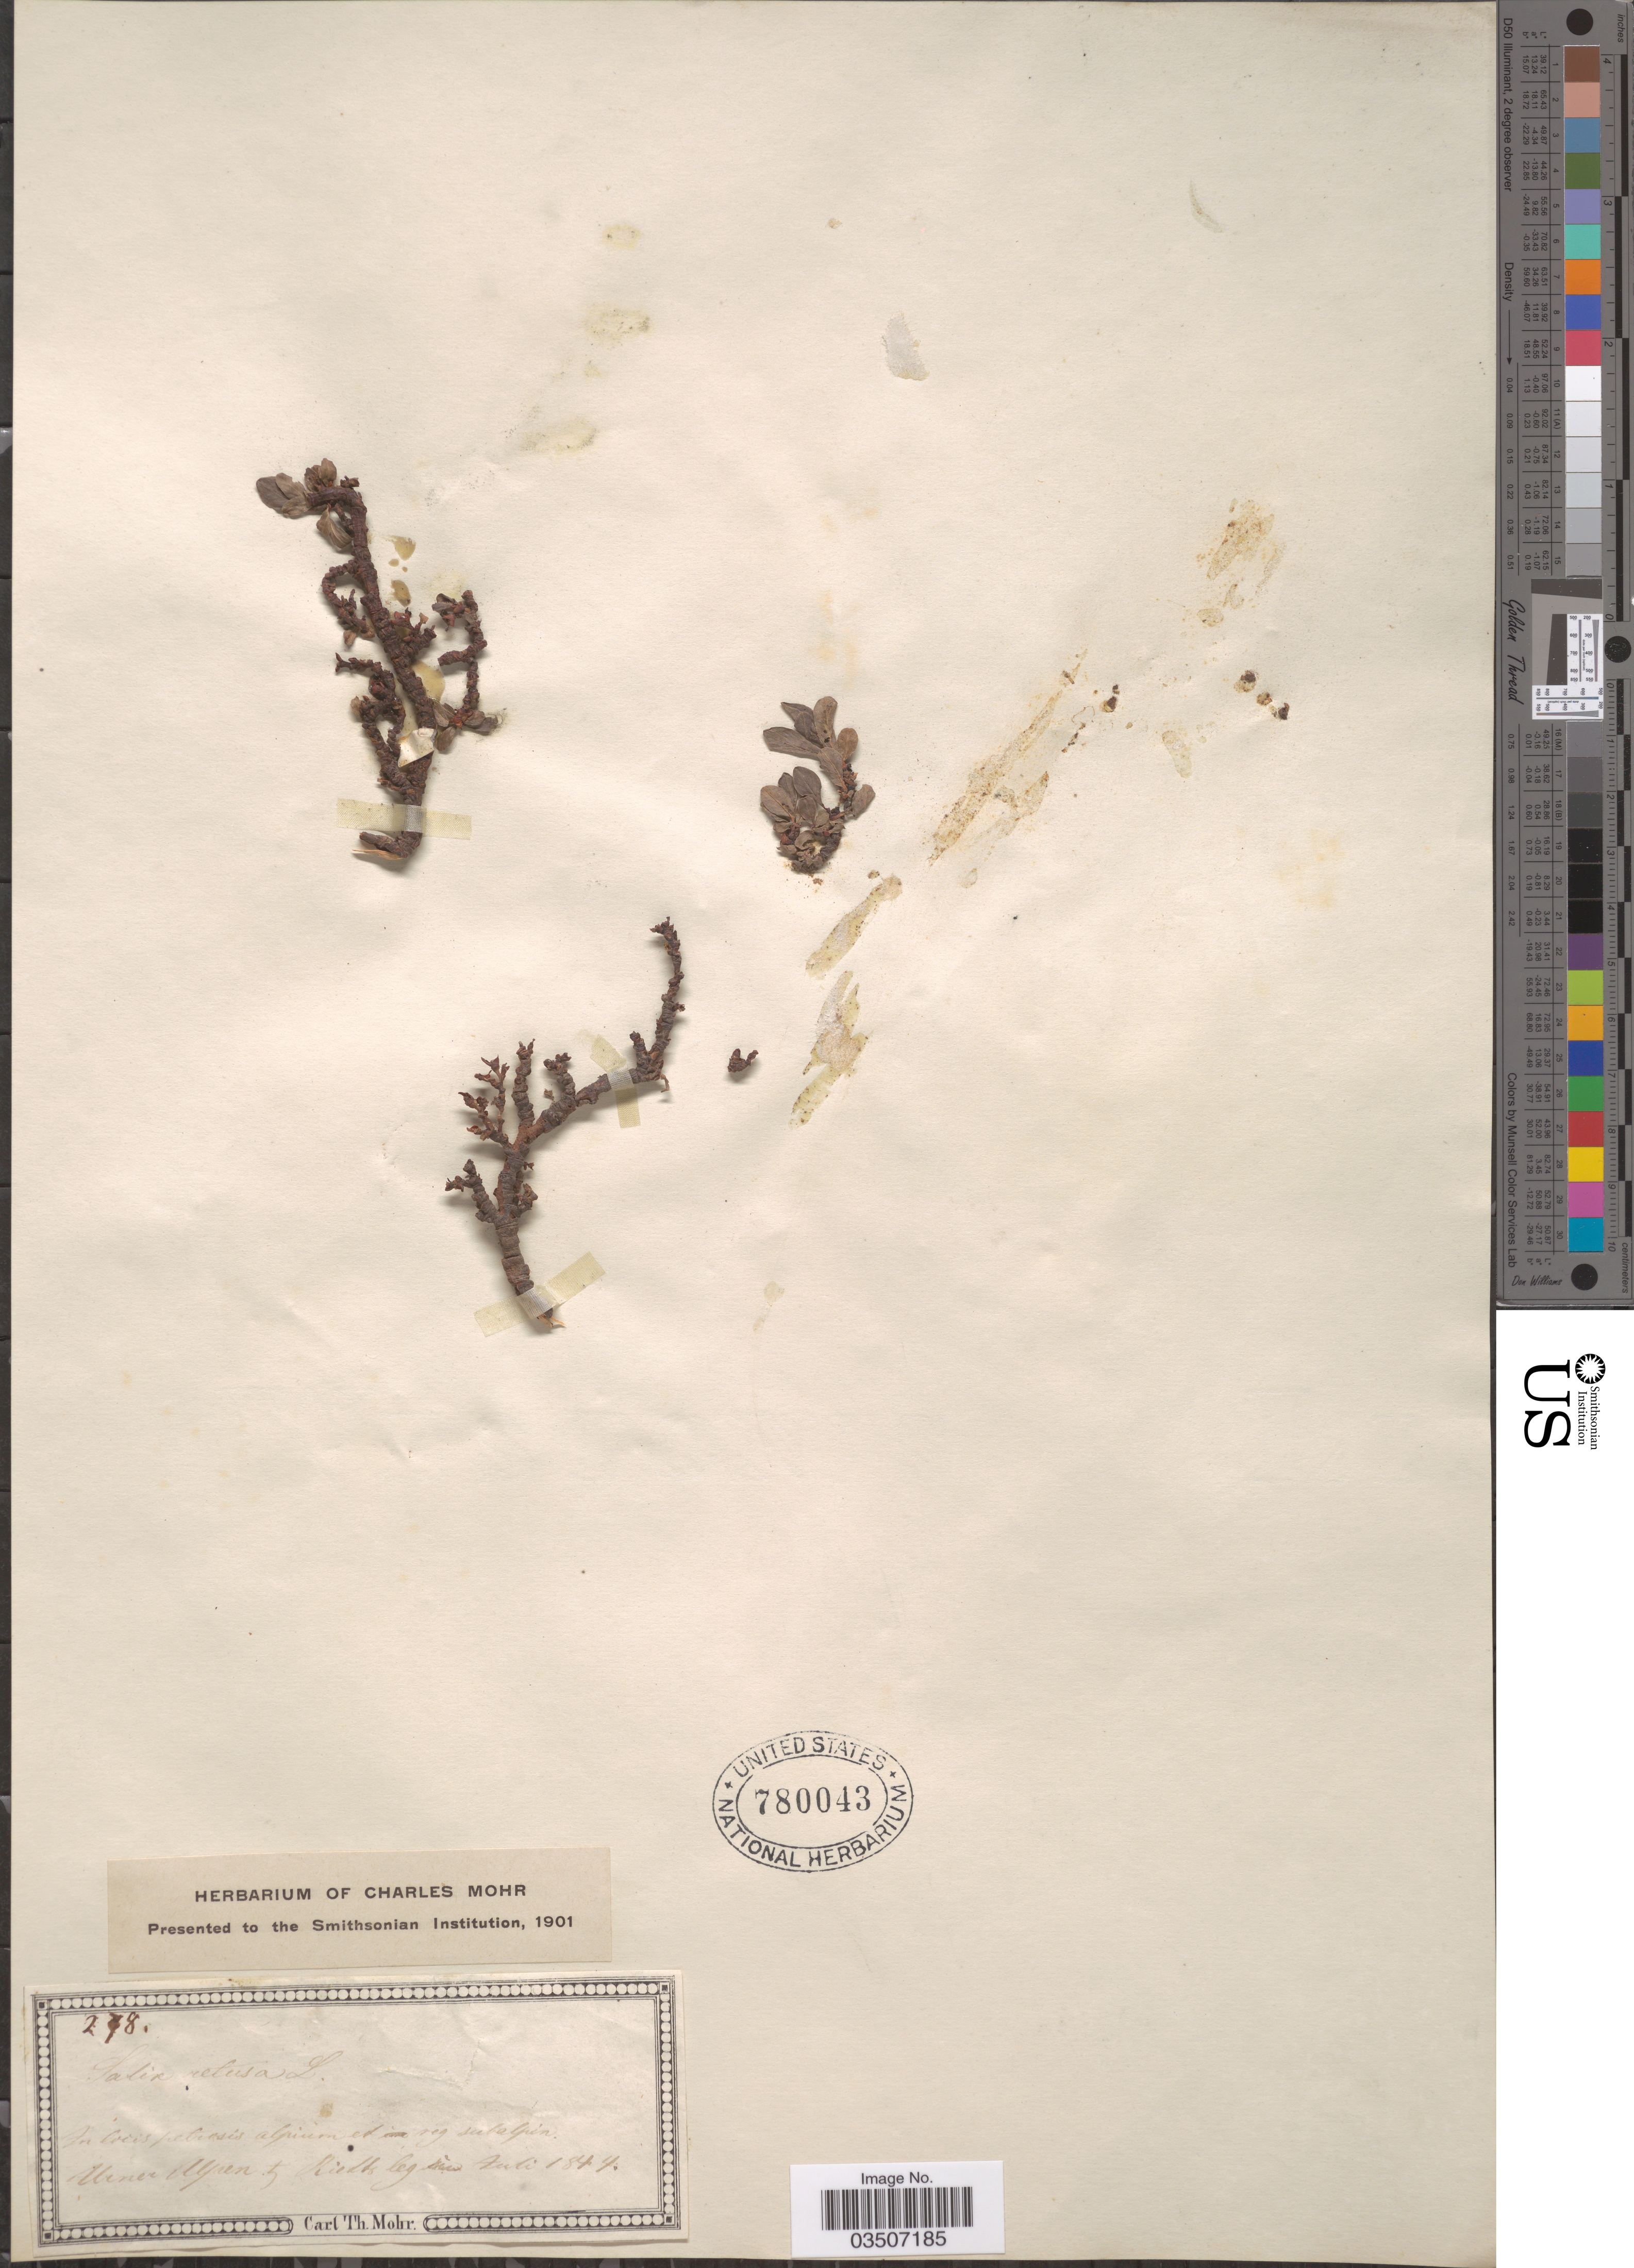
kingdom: Plantae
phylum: Tracheophyta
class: Magnoliopsida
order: Malpighiales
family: Salicaceae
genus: Salix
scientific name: Salix retusa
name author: L.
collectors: ex herb. C.T. Mohr & -. Riedle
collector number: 278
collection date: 1844-07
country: Switzerland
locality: n locis petrosis alpium et reg. subalpin. Urner Alpen.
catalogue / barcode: US 780043